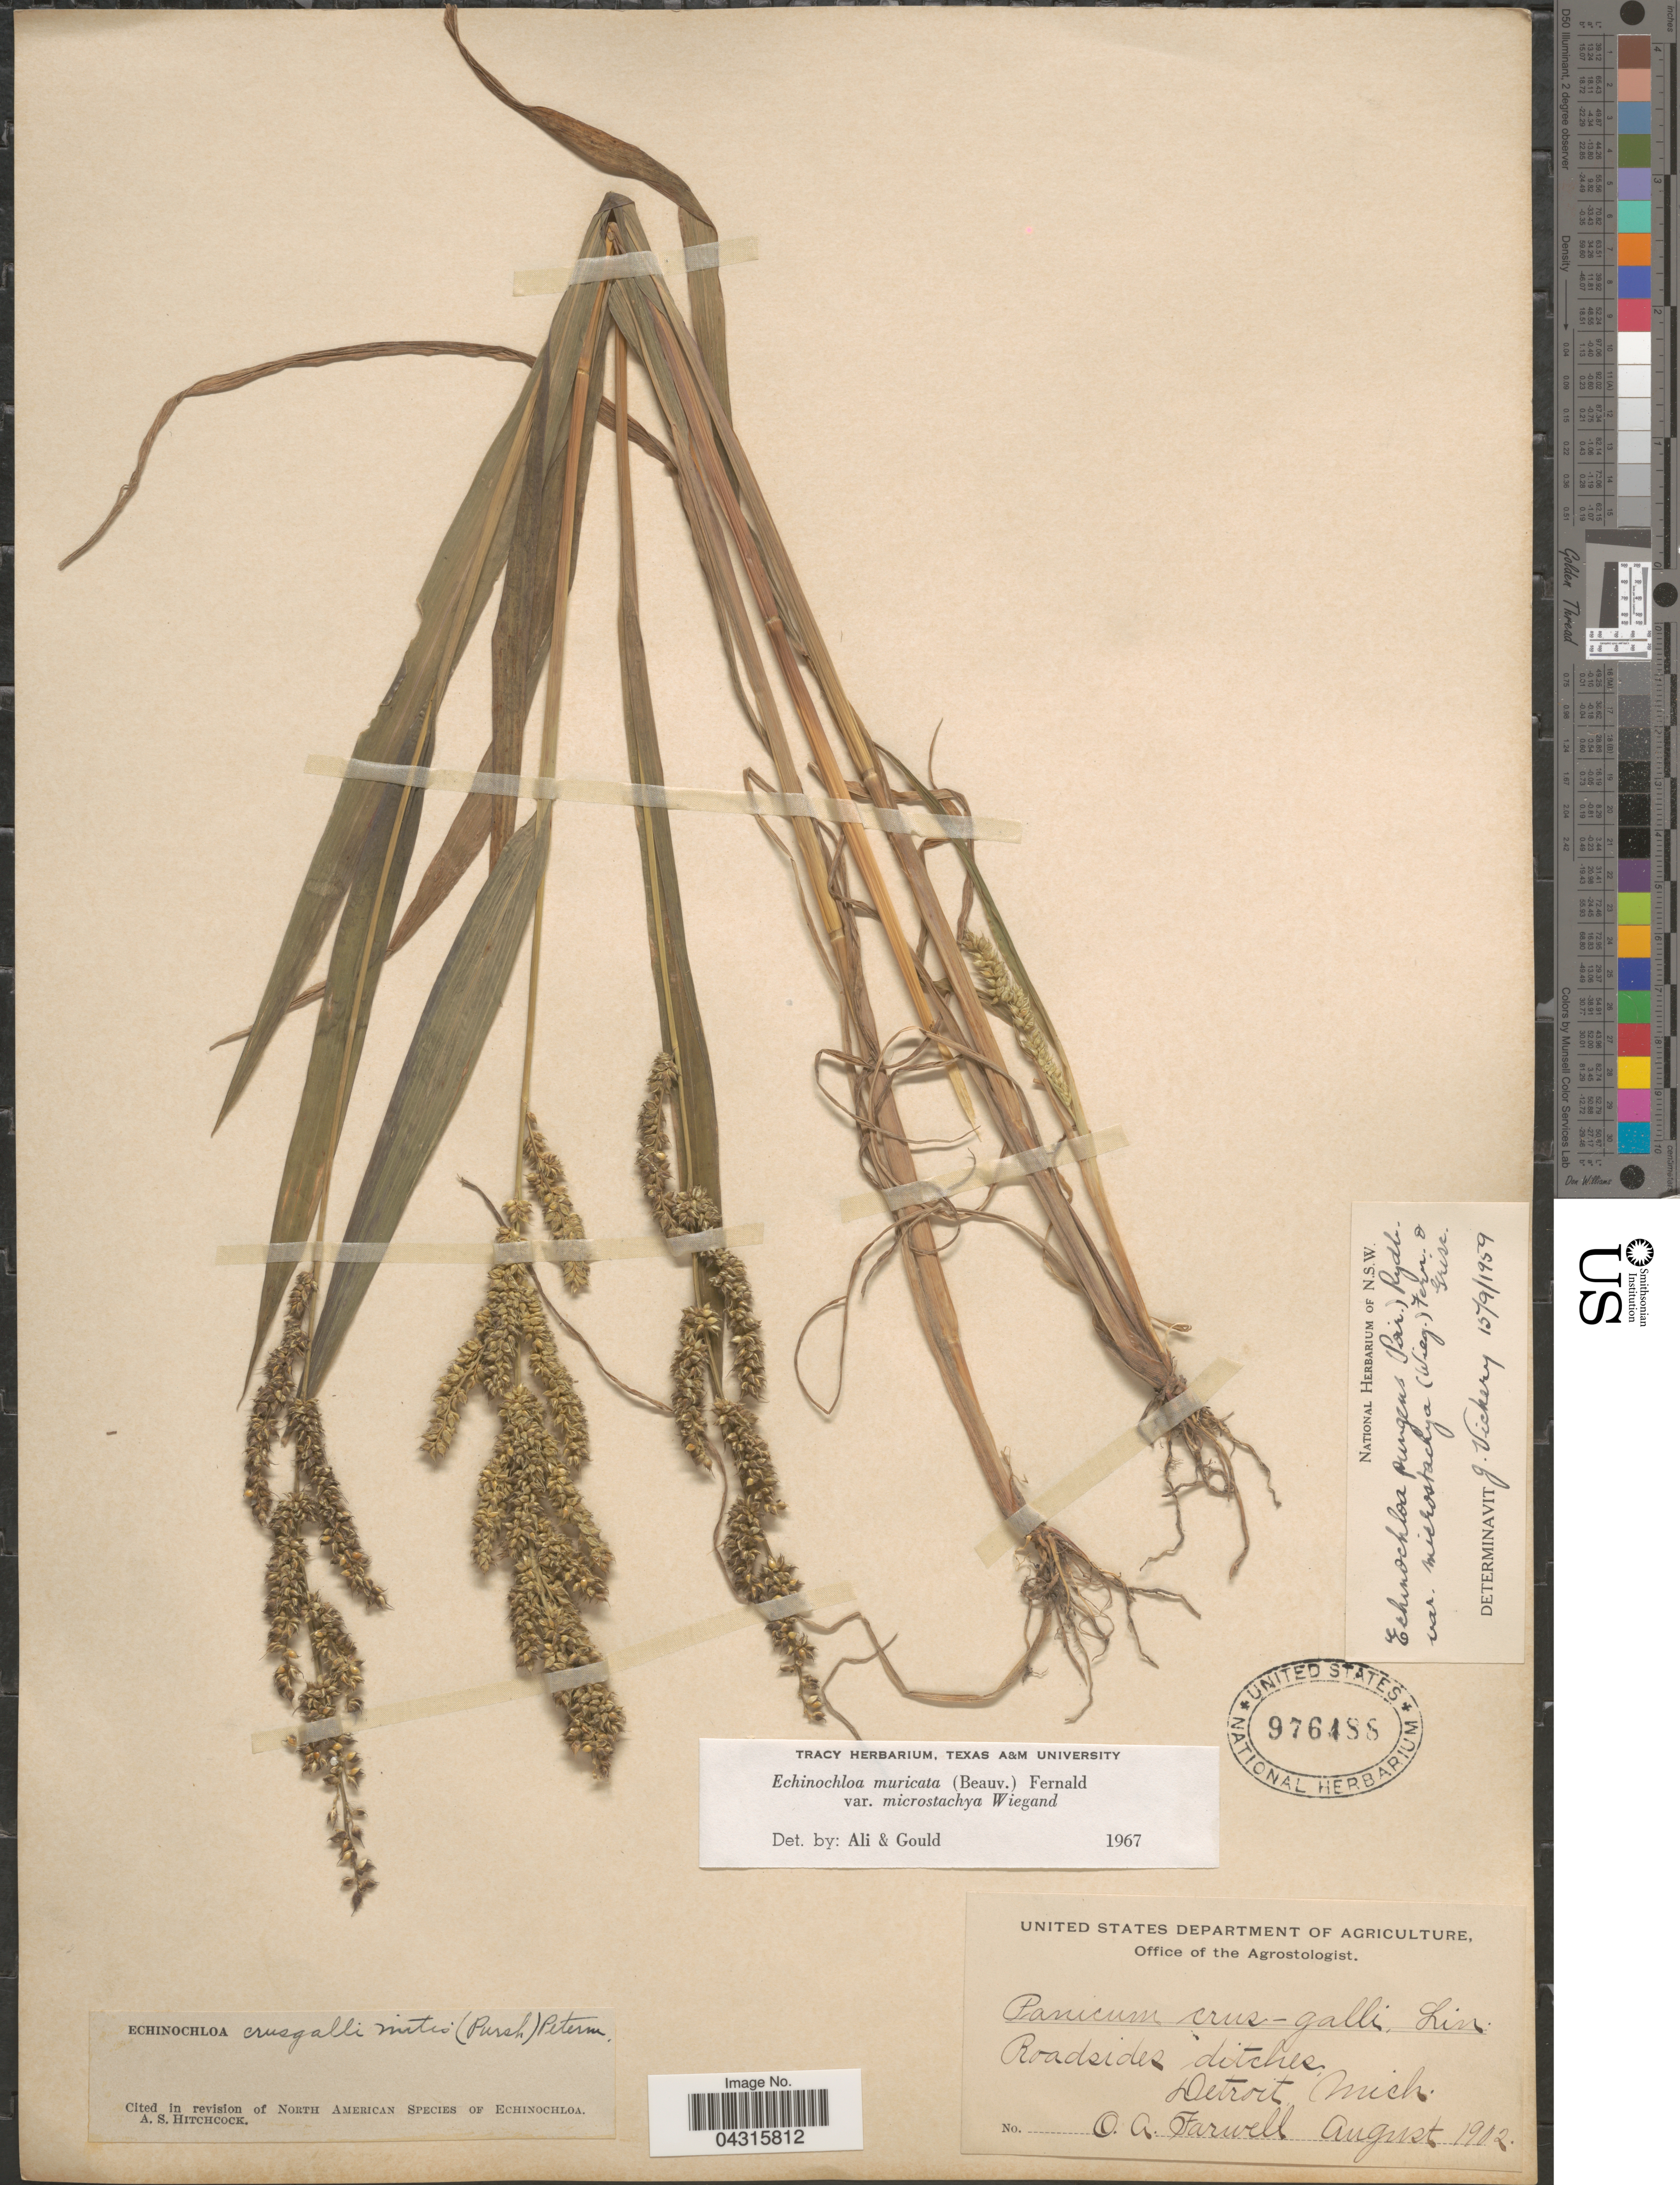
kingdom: Plantae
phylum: Tracheophyta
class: Liliopsida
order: Poales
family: Poaceae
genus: Echinochloa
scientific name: Echinochloa muricata var. microstachya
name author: Wiegand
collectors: O. Farwell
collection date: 1902-08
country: United States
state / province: Michigan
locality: Roadside ditches. Detroit.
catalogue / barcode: US 976488